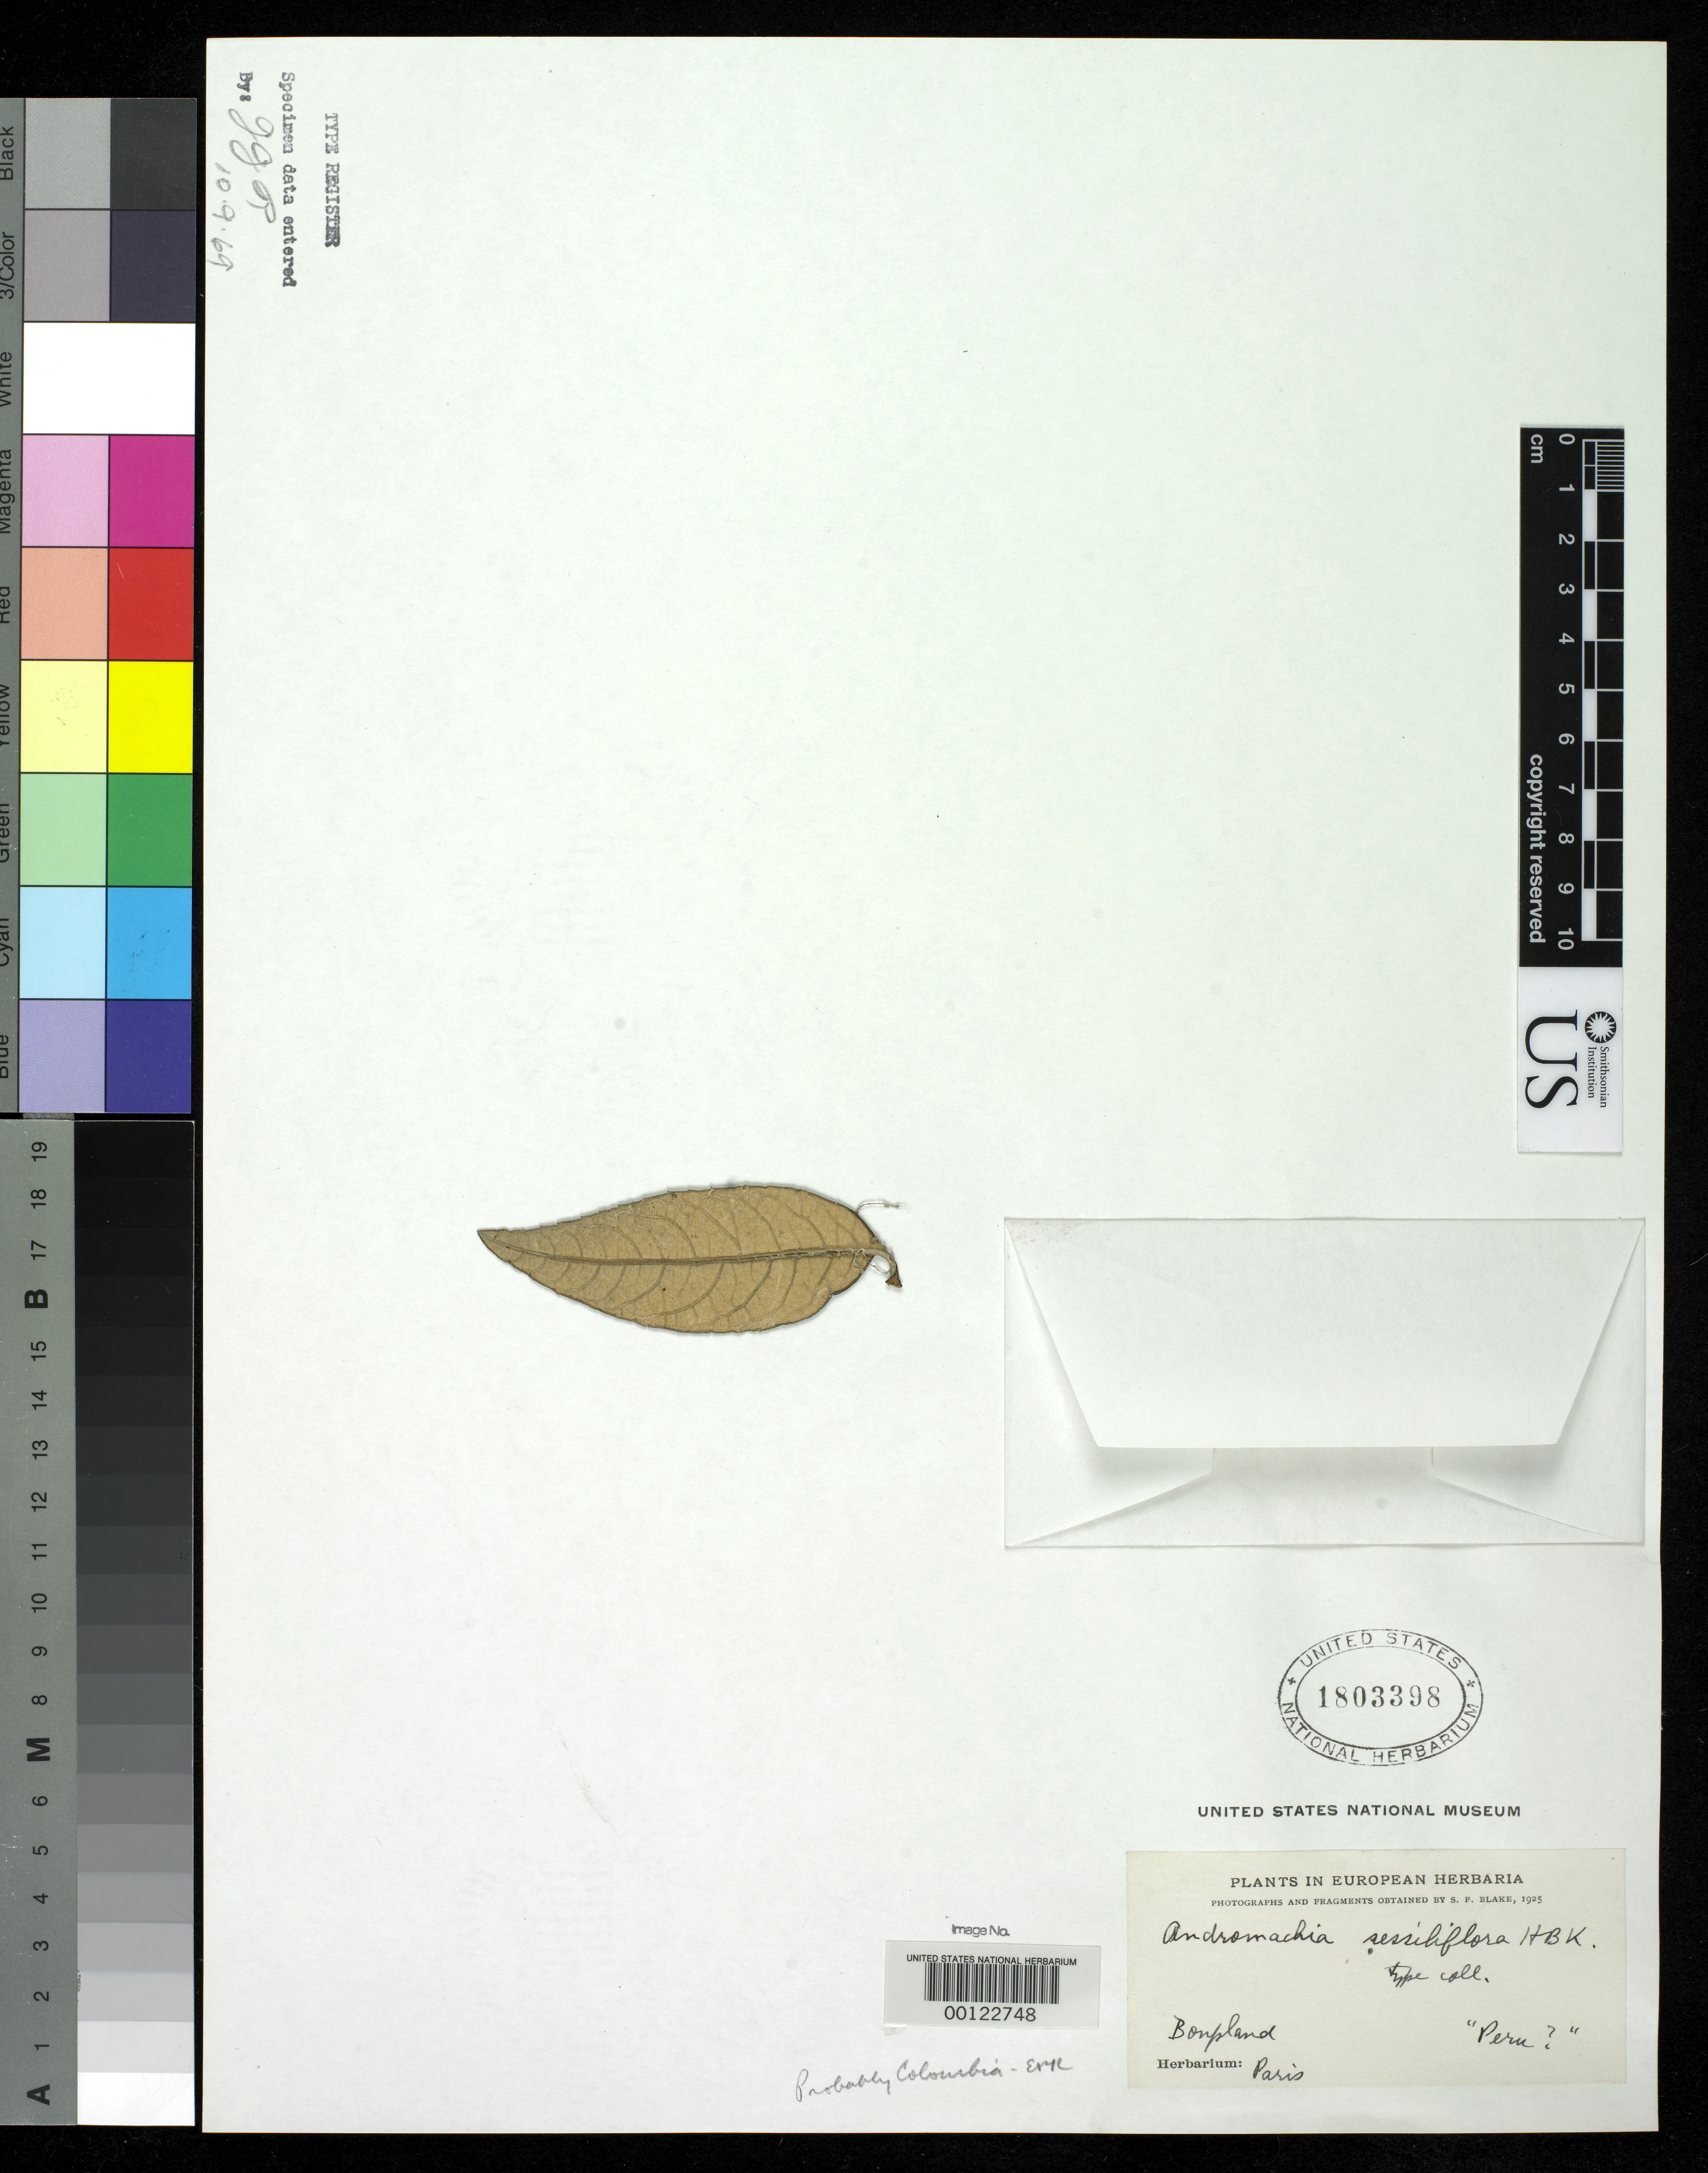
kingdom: Plantae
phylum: Tracheophyta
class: Magnoliopsida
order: Asterales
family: Asteraceae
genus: Andromachia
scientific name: Andromachia sessiliflora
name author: Kunth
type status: Type Material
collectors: F. W. Humboldt & A. J. A. Bonpland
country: Colombia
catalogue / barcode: US 1803398